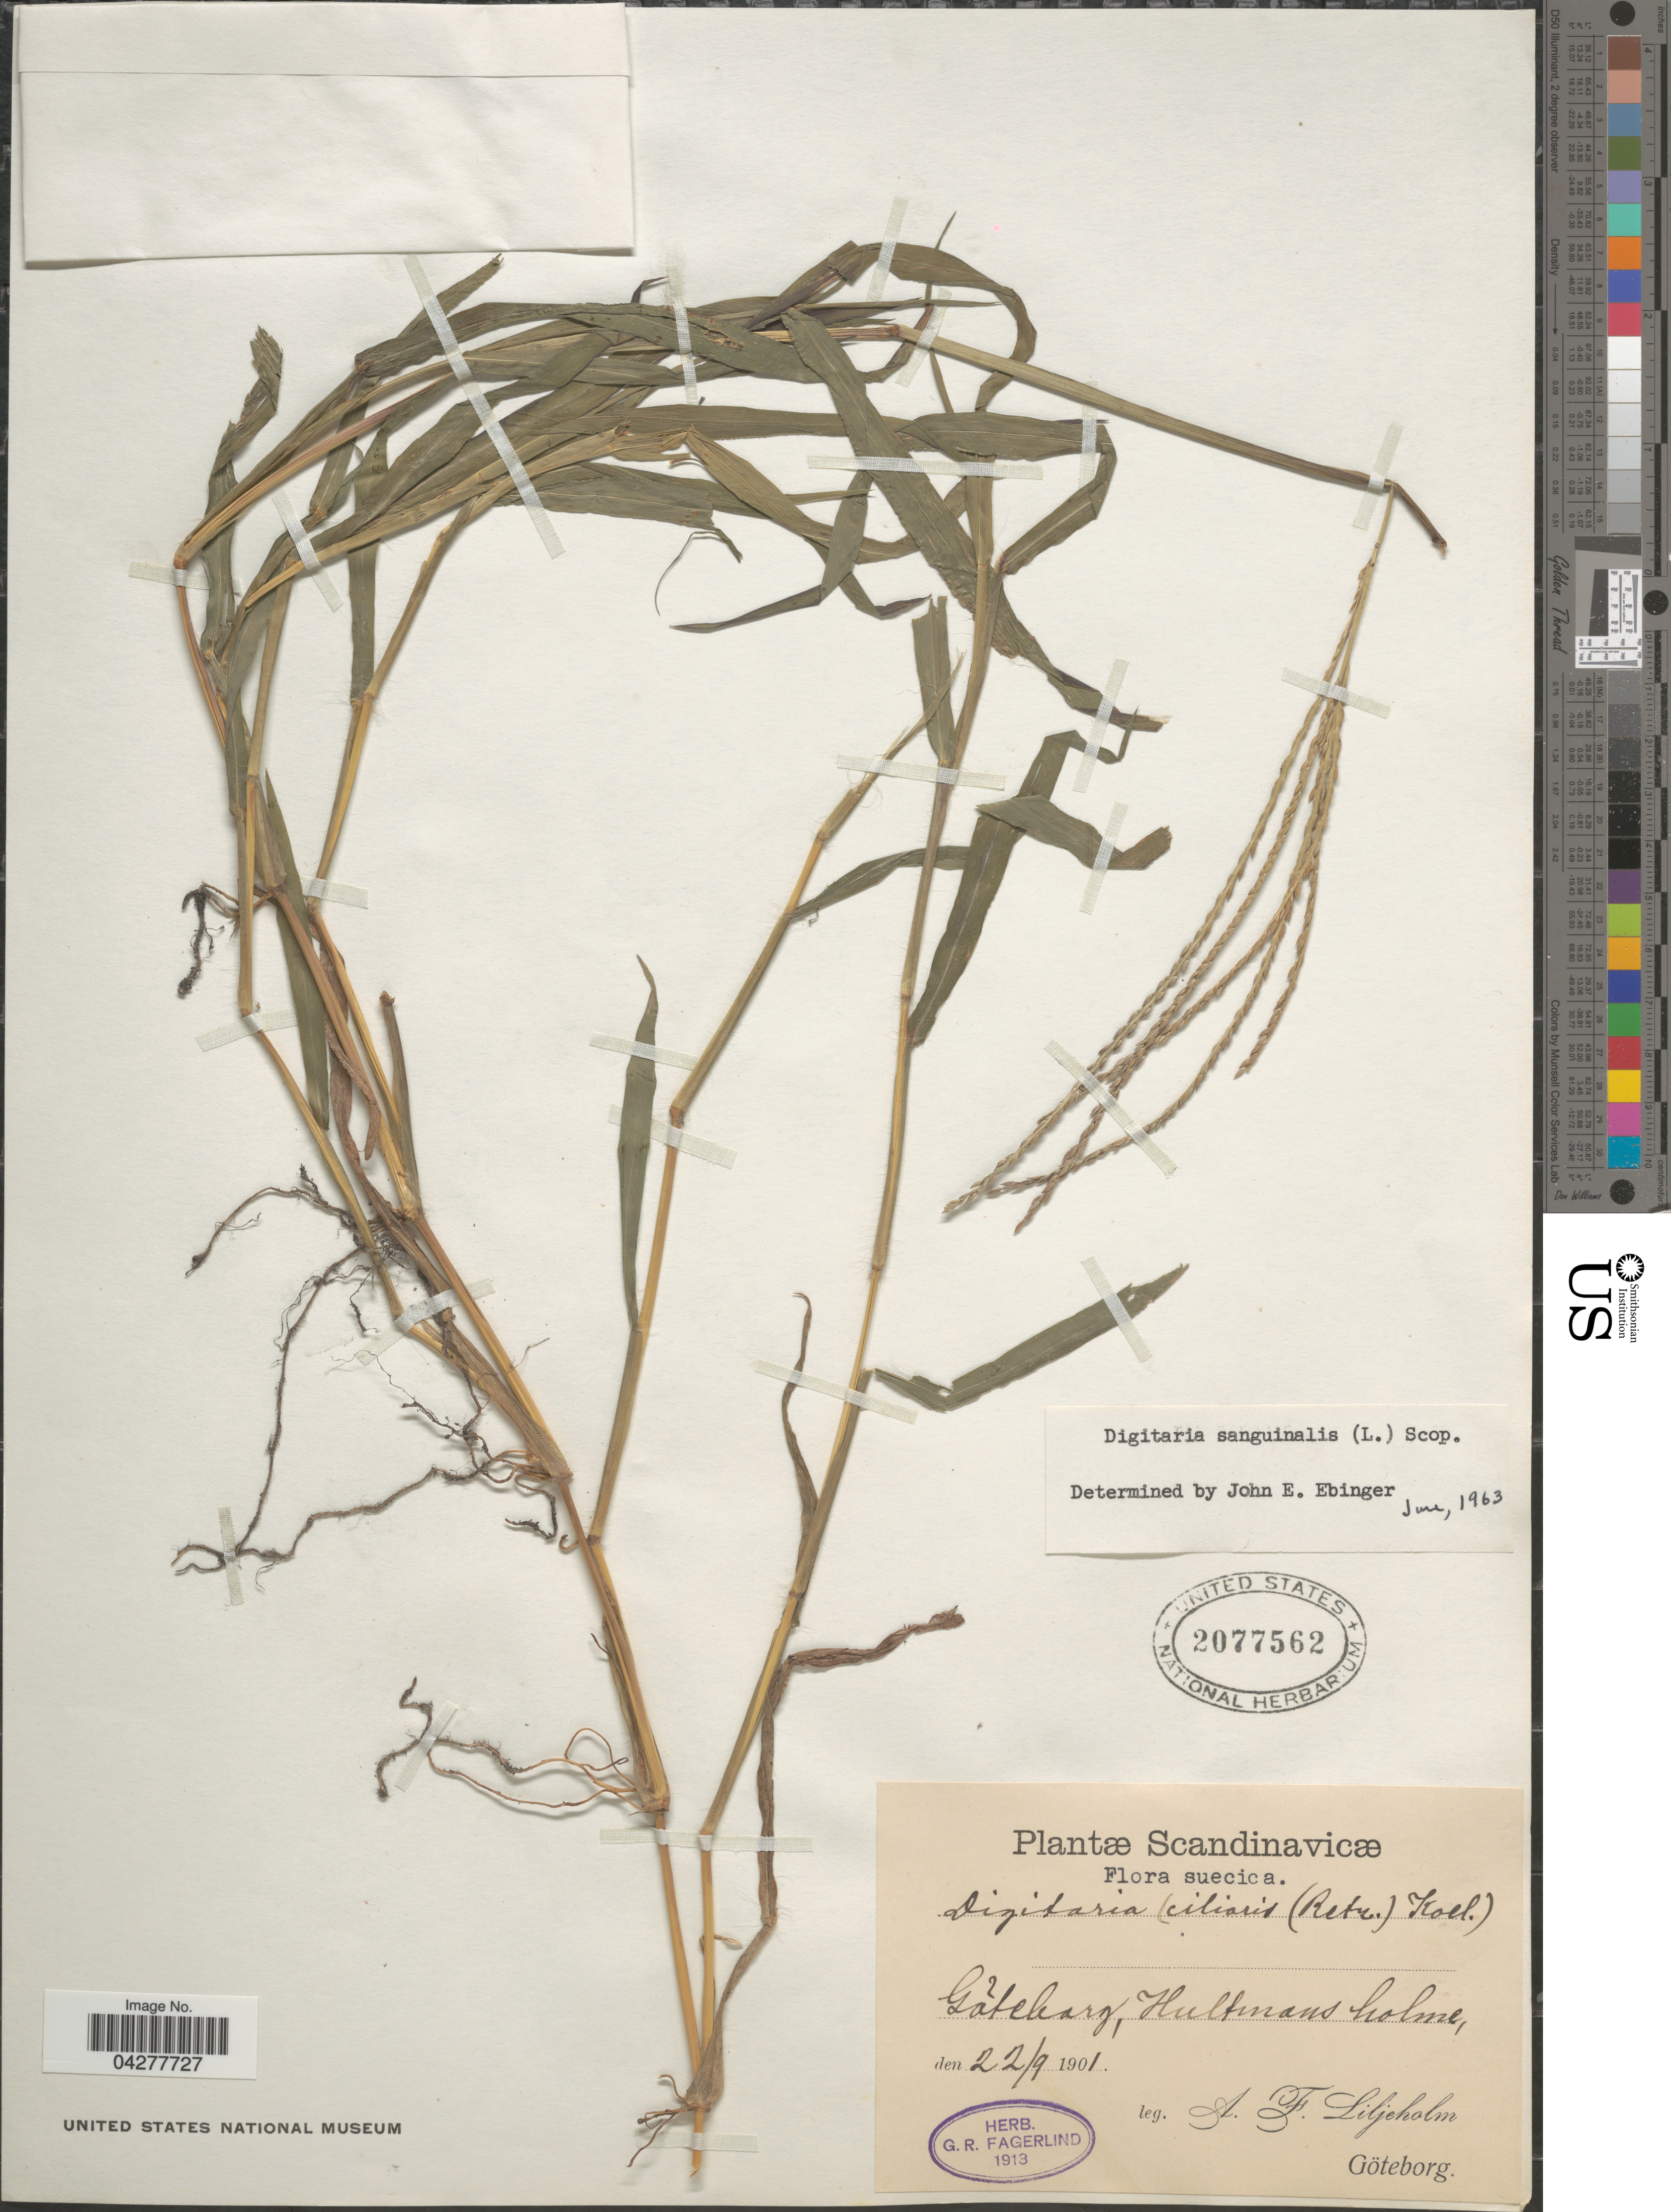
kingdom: Plantae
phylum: Tracheophyta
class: Liliopsida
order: Poales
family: Poaceae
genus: Digitaria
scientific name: Digitaria sanguinalis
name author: (L.) Scop.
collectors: A. Liljeholm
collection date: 1901-09-22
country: Sweden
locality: Scandinavicæ. Suecica. Göteborg, Hultmans holme.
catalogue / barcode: US 2077562